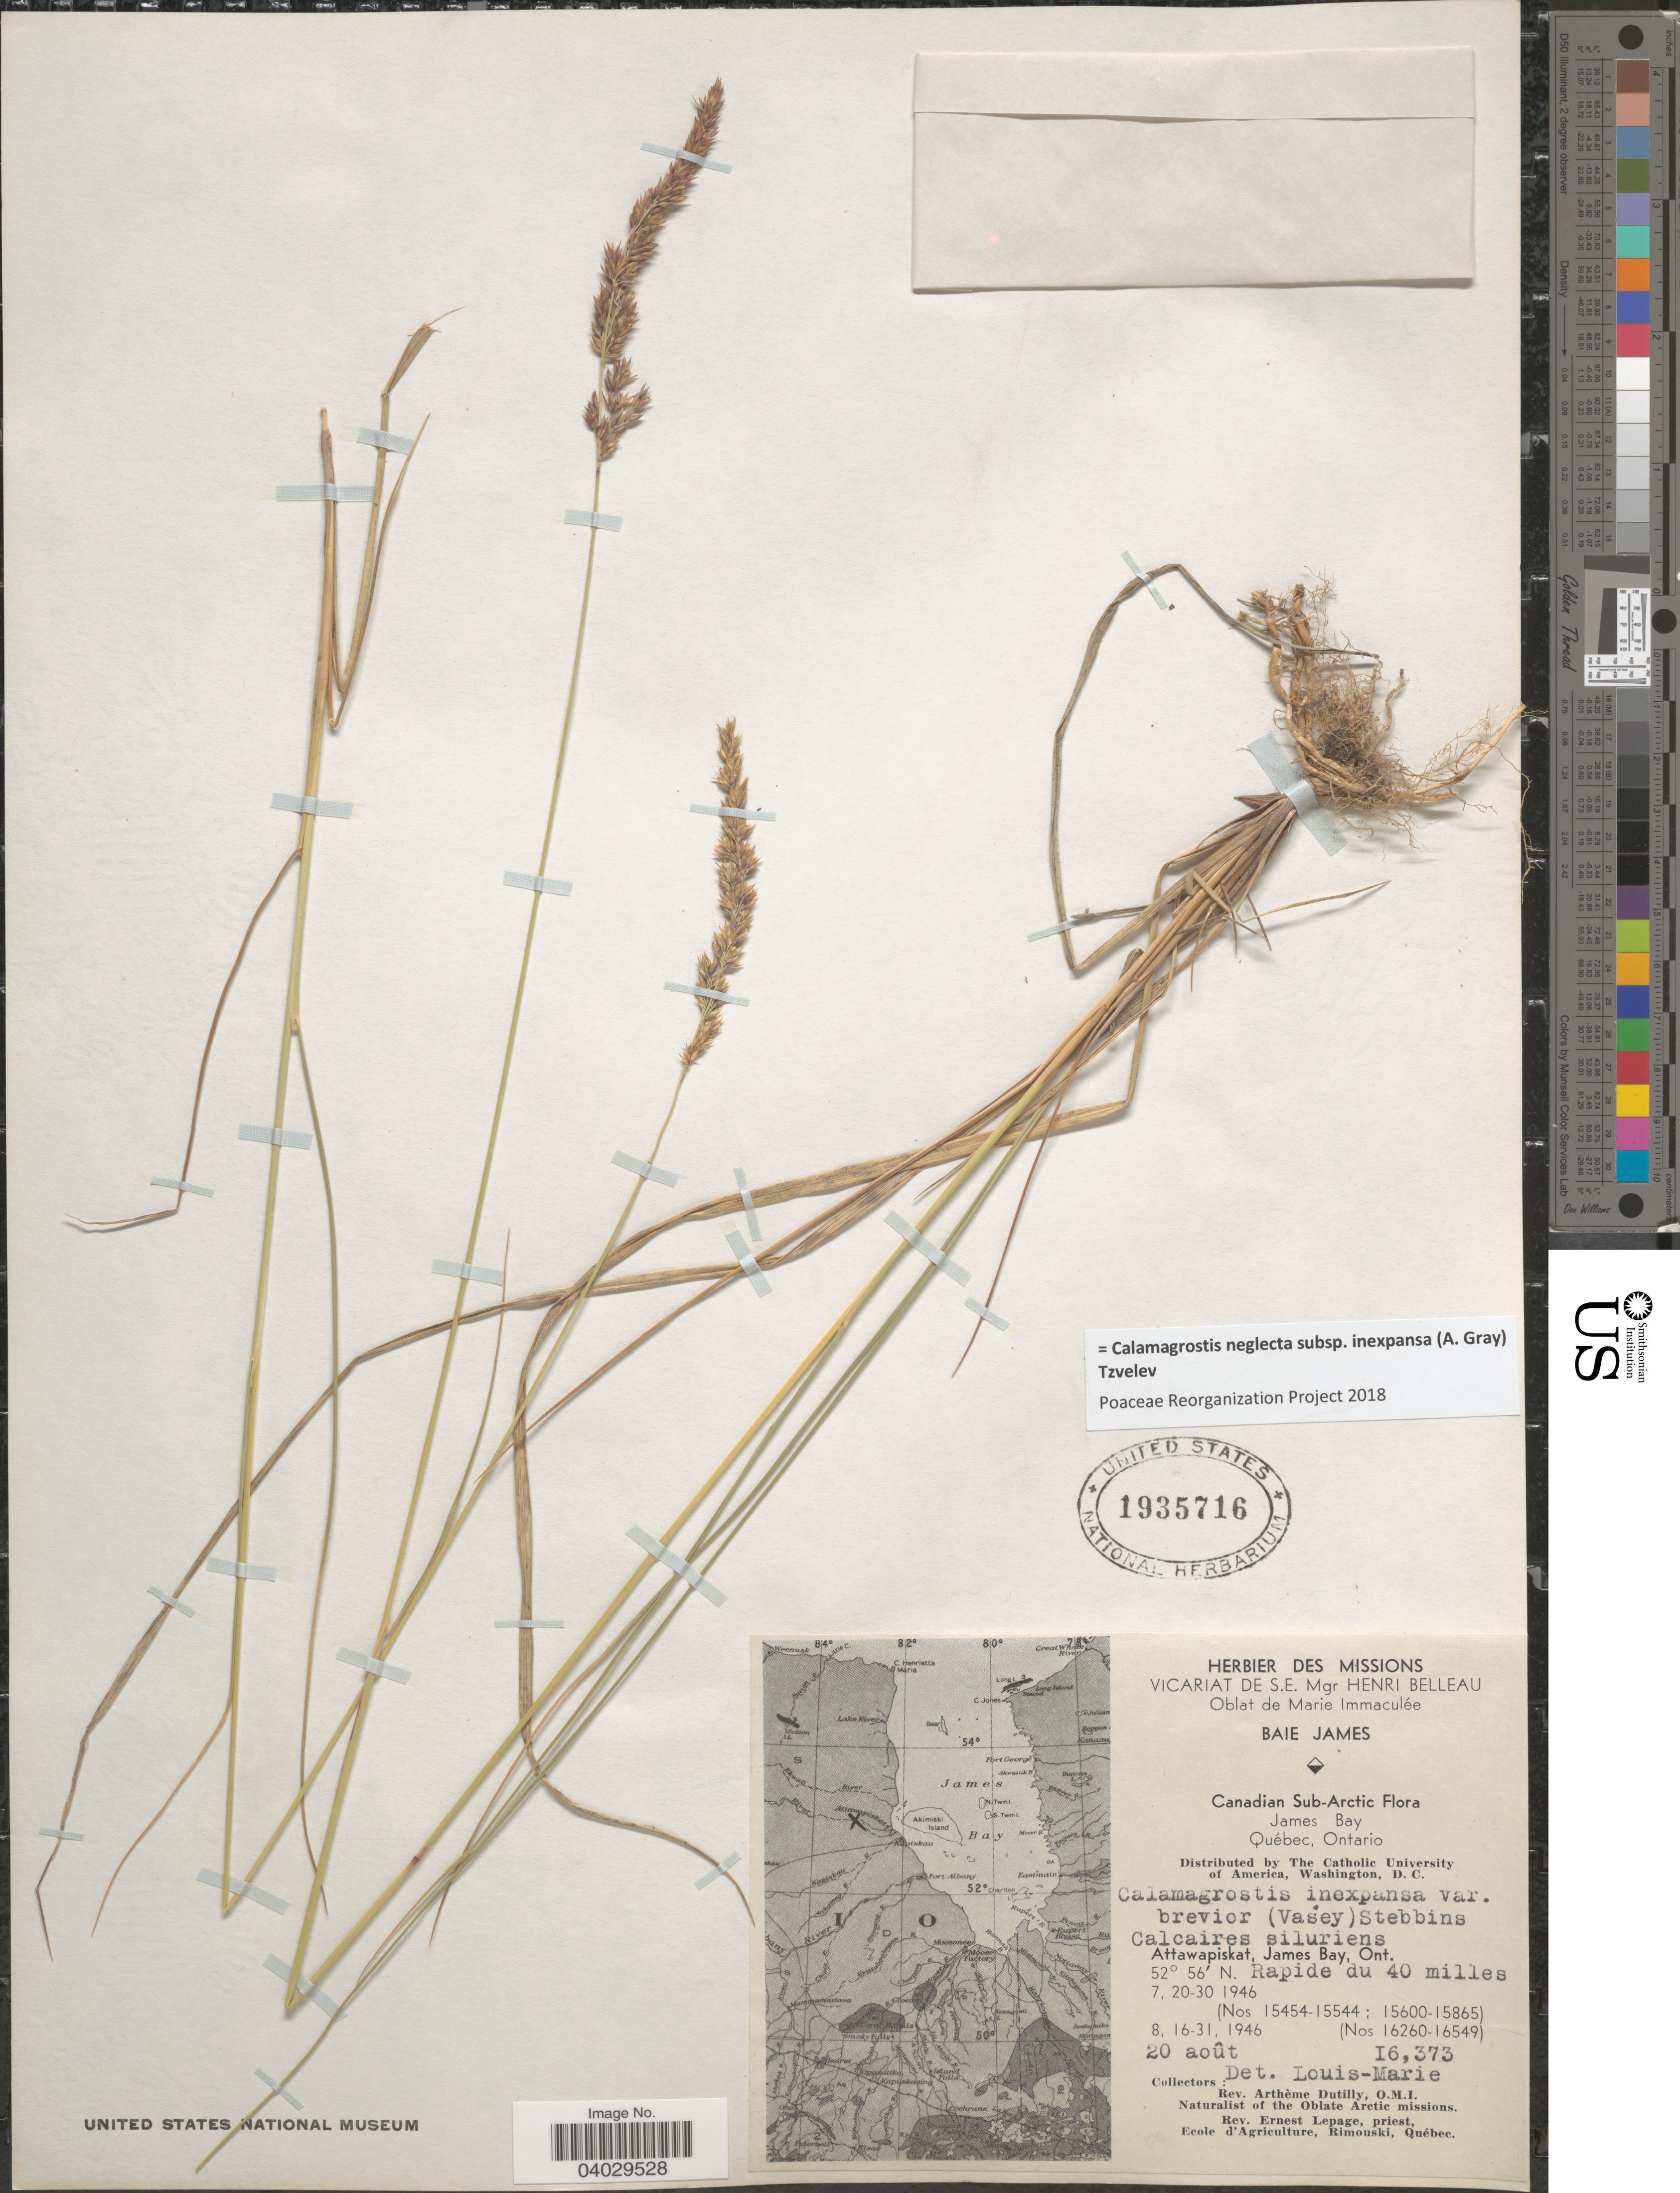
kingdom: Plantae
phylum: Tracheophyta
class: Liliopsida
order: Poales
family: Poaceae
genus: Calamagrostis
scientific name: Calamagrostis neglecta subsp. inexpansa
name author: (A. Gray) Tzvelev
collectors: A. Dutilly & E. Lepage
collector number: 16373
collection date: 1946-08-20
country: Canada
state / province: Ontario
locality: Canadian Sub-Arctic. Attawapiskat, James Bay. Rapide du 40 miles.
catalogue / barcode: US 1935716